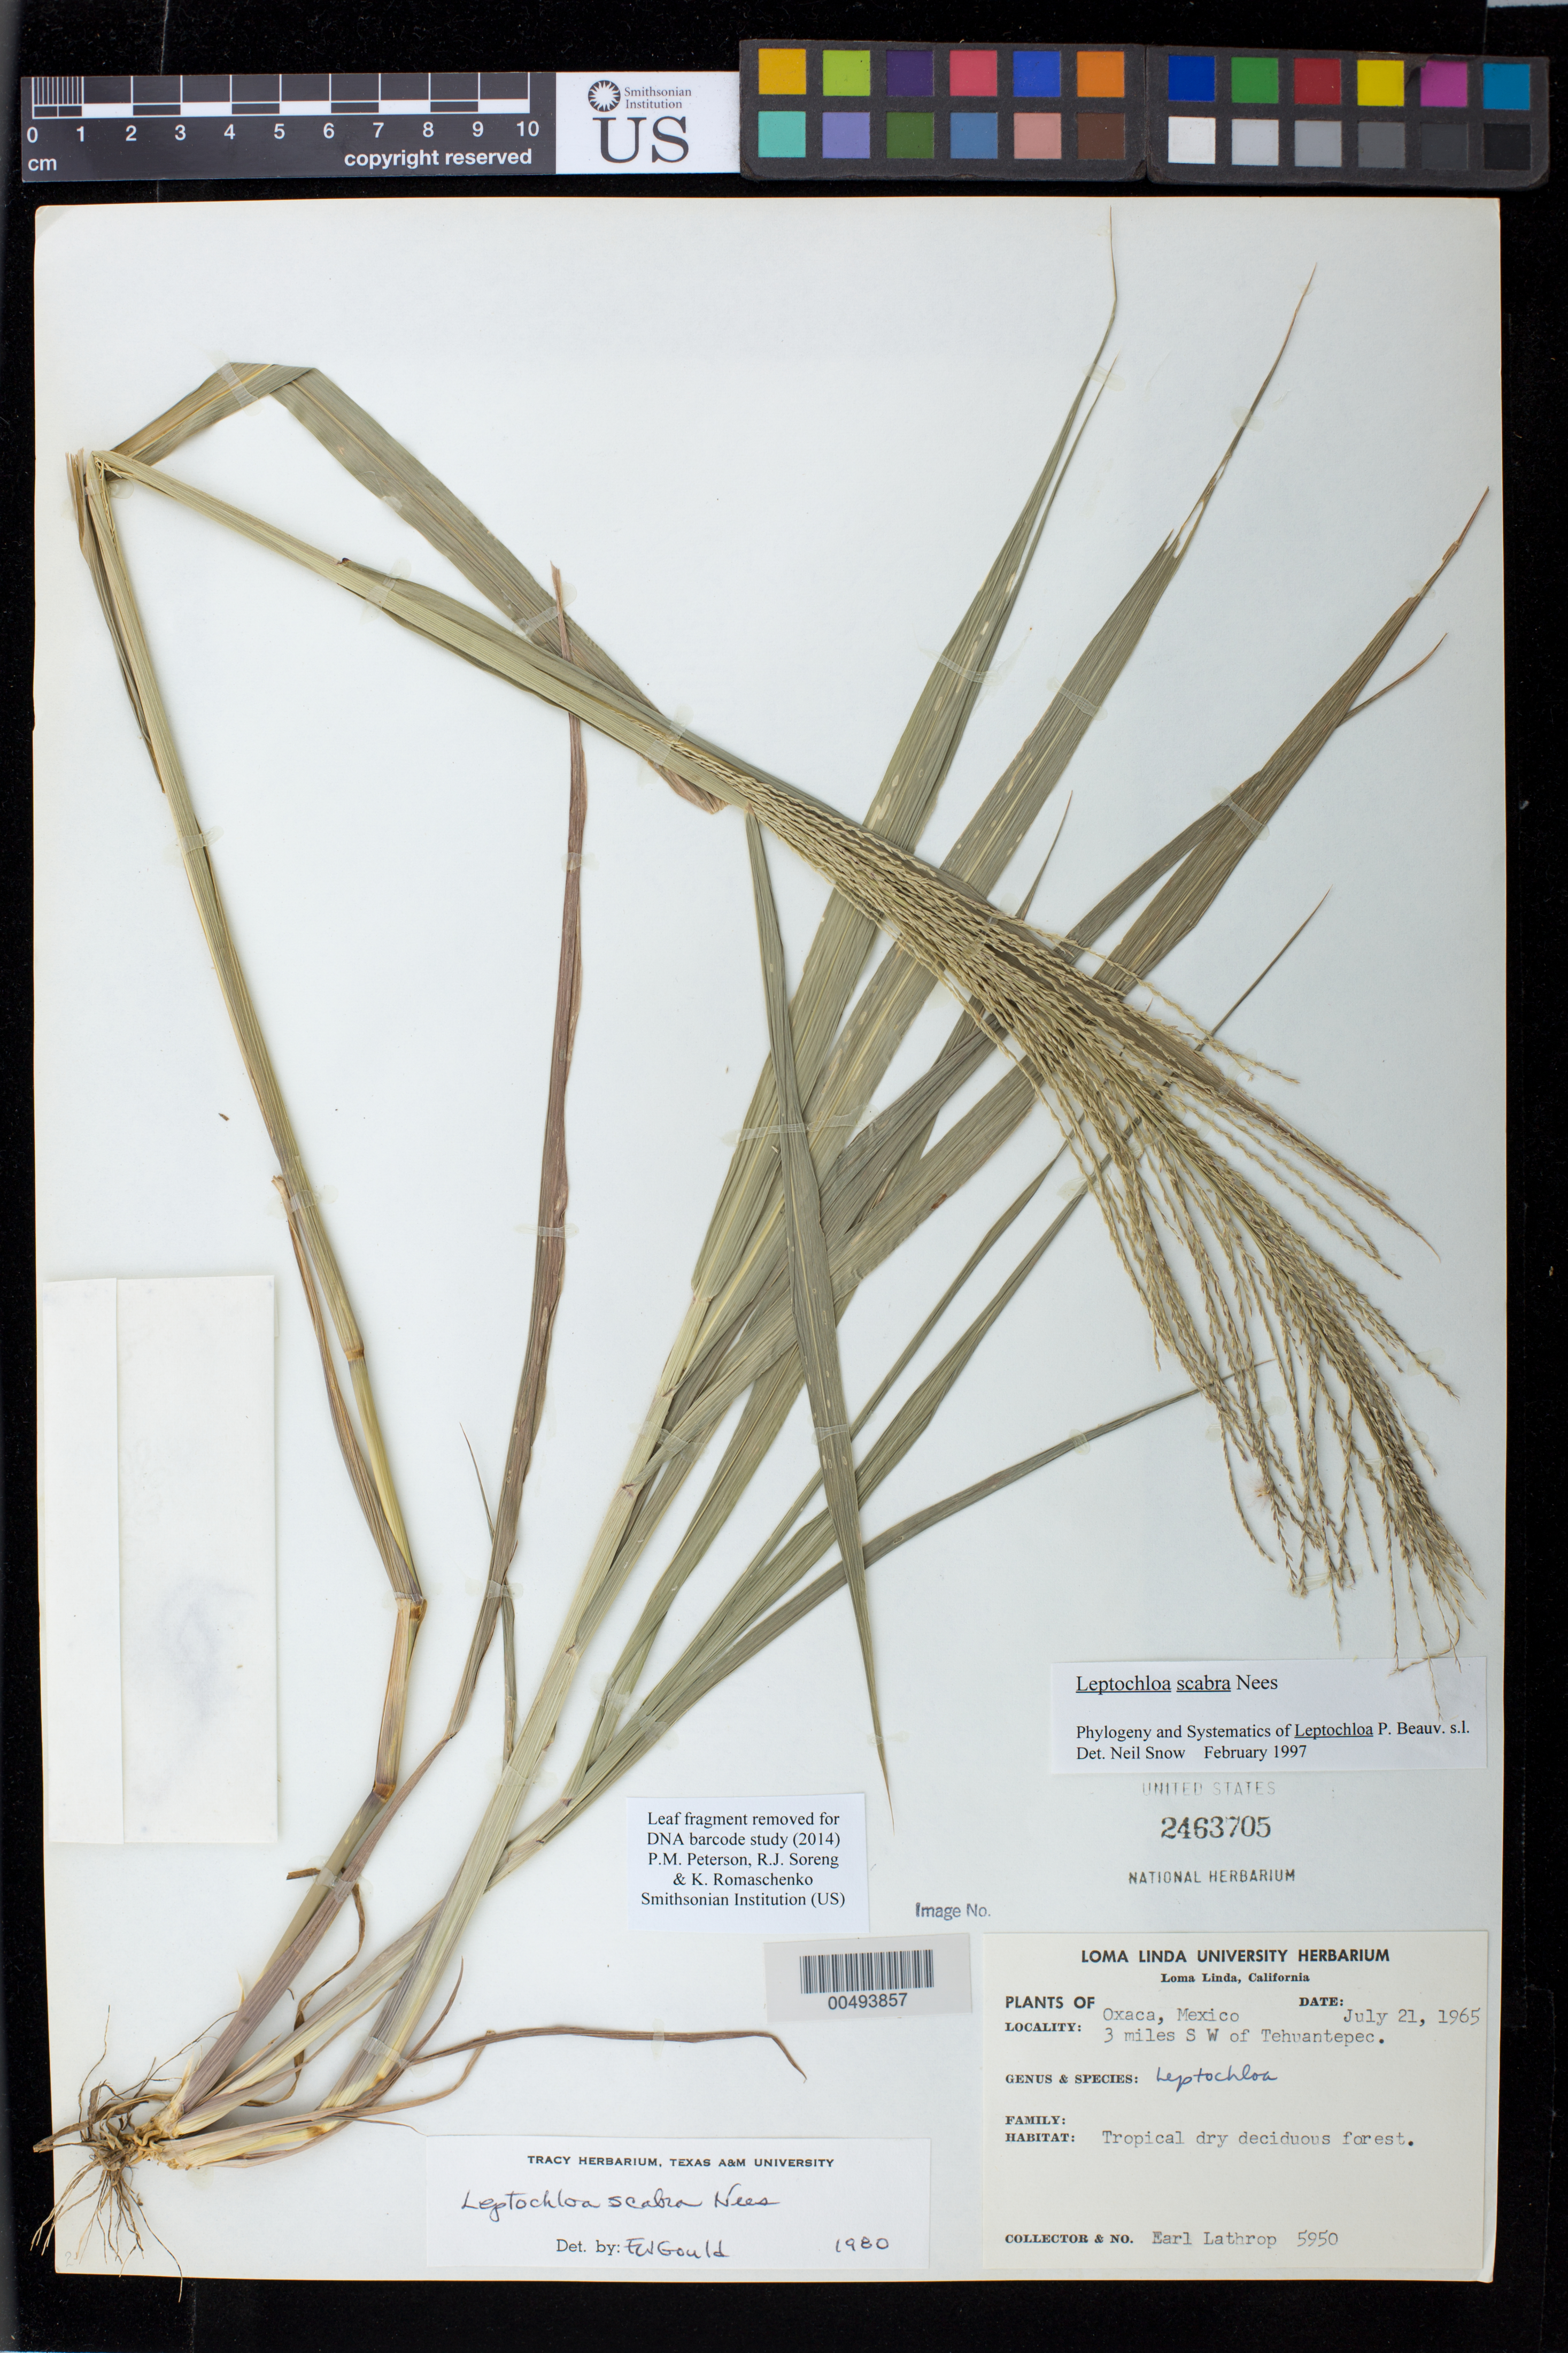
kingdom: Plantae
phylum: Tracheophyta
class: Liliopsida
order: Poales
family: Poaceae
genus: Leptochloa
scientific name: Leptochloa scabra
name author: Nees in Mart.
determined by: Gould, F. W.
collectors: E. W. Lathrop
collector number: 5950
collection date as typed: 21 Jul 1965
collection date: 1965-07-21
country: Mexico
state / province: Oaxaca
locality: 3 mi SW of Tehuantepec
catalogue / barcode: US 2463705